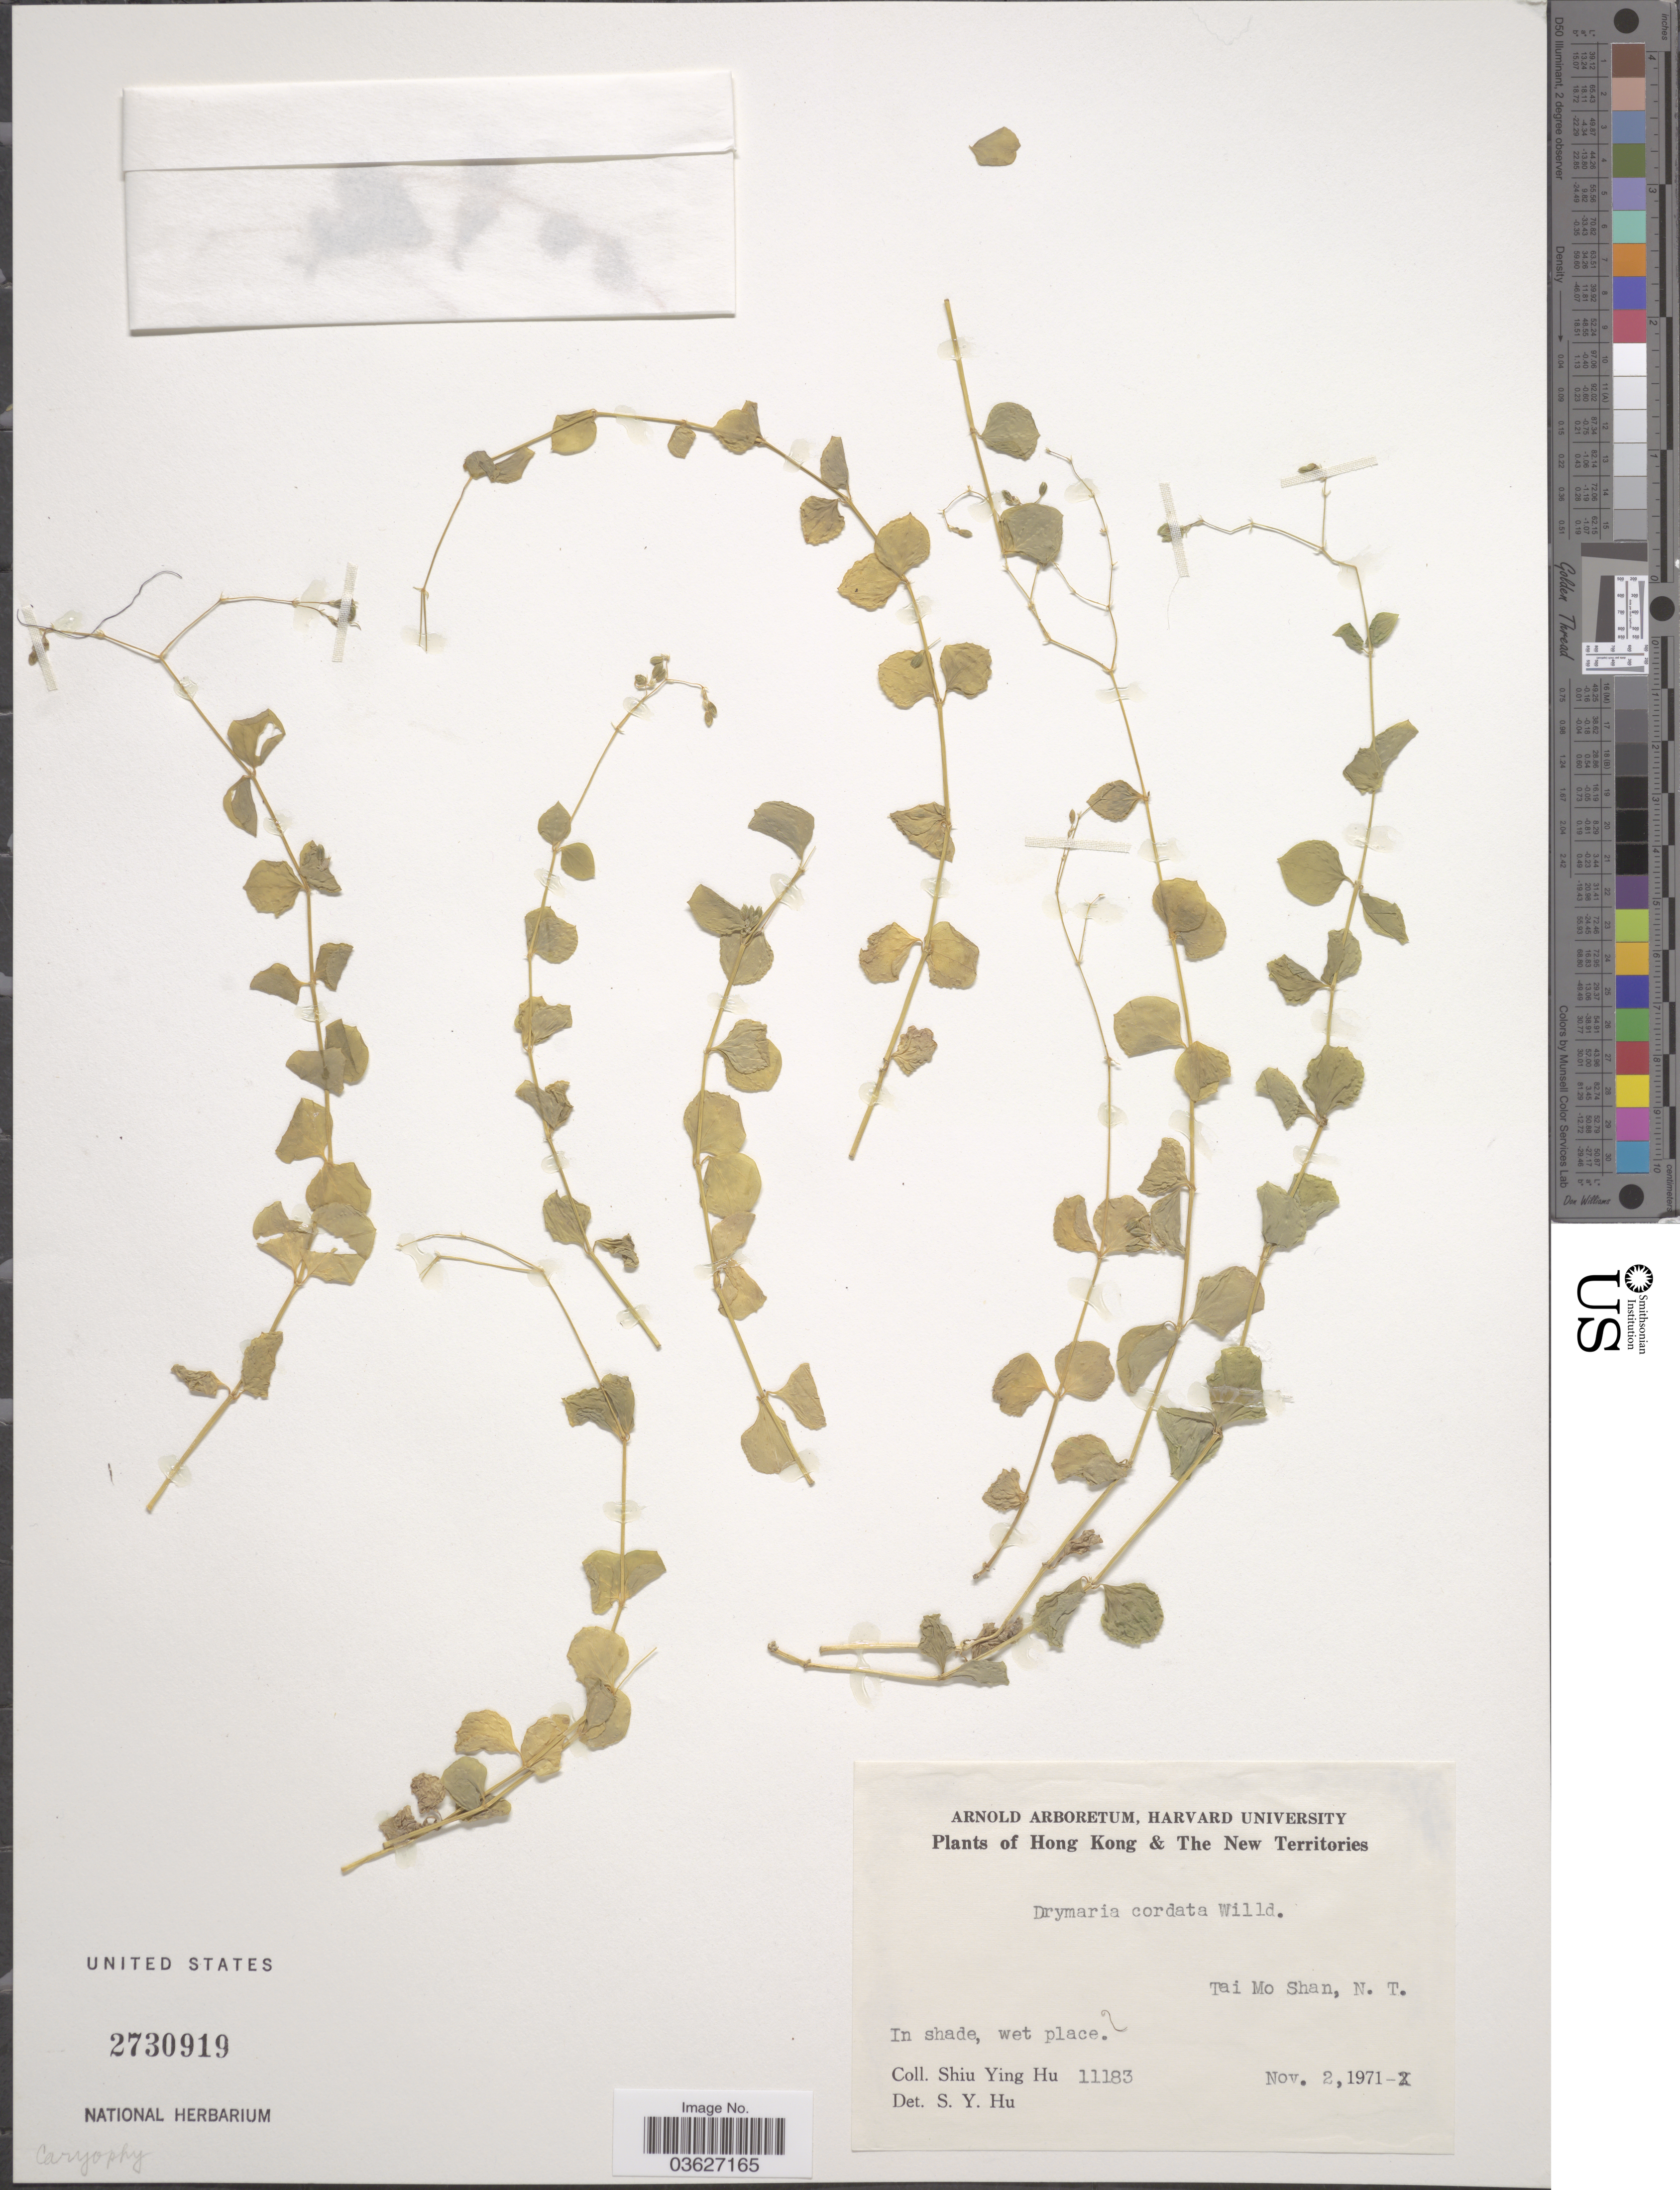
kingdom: Plantae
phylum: Tracheophyta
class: Magnoliopsida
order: Caryophyllales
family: Caryophyllaceae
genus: Drymaria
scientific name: Drymaria cordata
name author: (L.) Willd. ex Schult.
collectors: S. Y. Hu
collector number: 11183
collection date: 1971-11-02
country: China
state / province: Hong Kong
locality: The New Territories. Tai Mo Shan, N. T.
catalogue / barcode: US 2730919